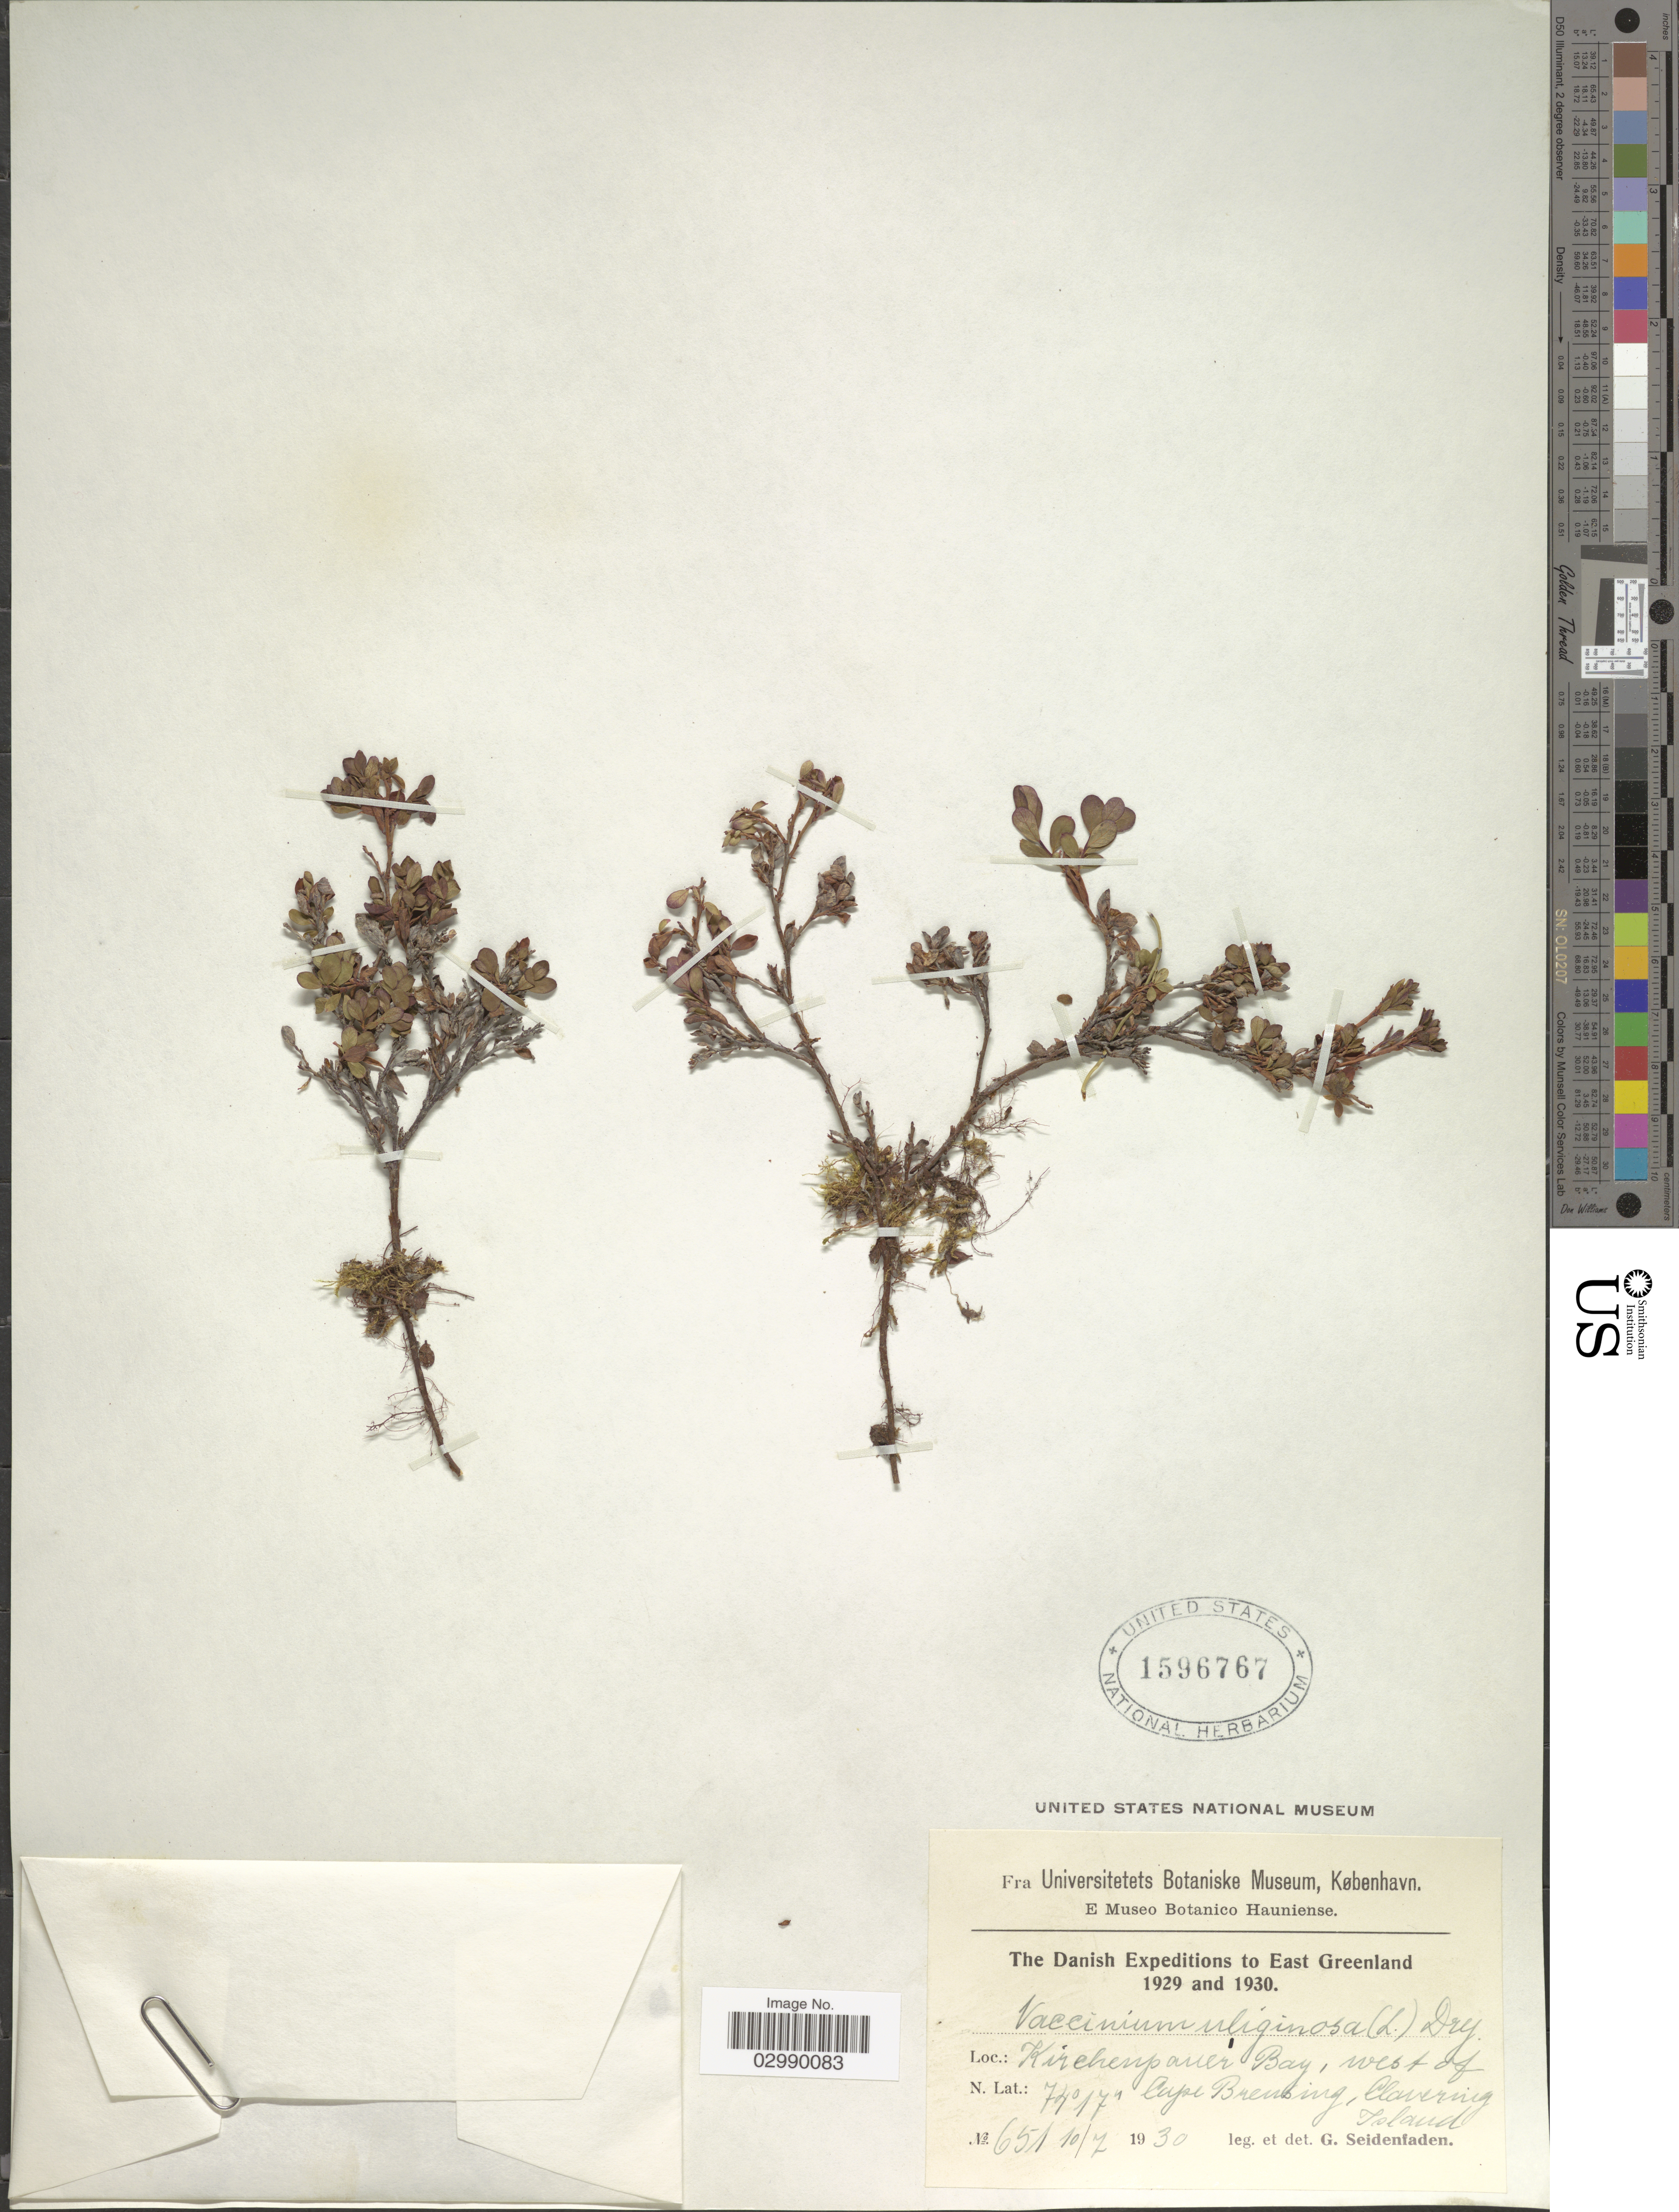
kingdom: Plantae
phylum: Tracheophyta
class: Magnoliopsida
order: Ericales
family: Ericaceae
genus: Vaccinium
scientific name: Vaccinium uliginosum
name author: L.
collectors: G. Seidenfaden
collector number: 651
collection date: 1930-07-10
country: Greenland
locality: East Greenland, Kirchenpaner Bay, west of lape Brensing, Clarring Toland.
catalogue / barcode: US 1596767